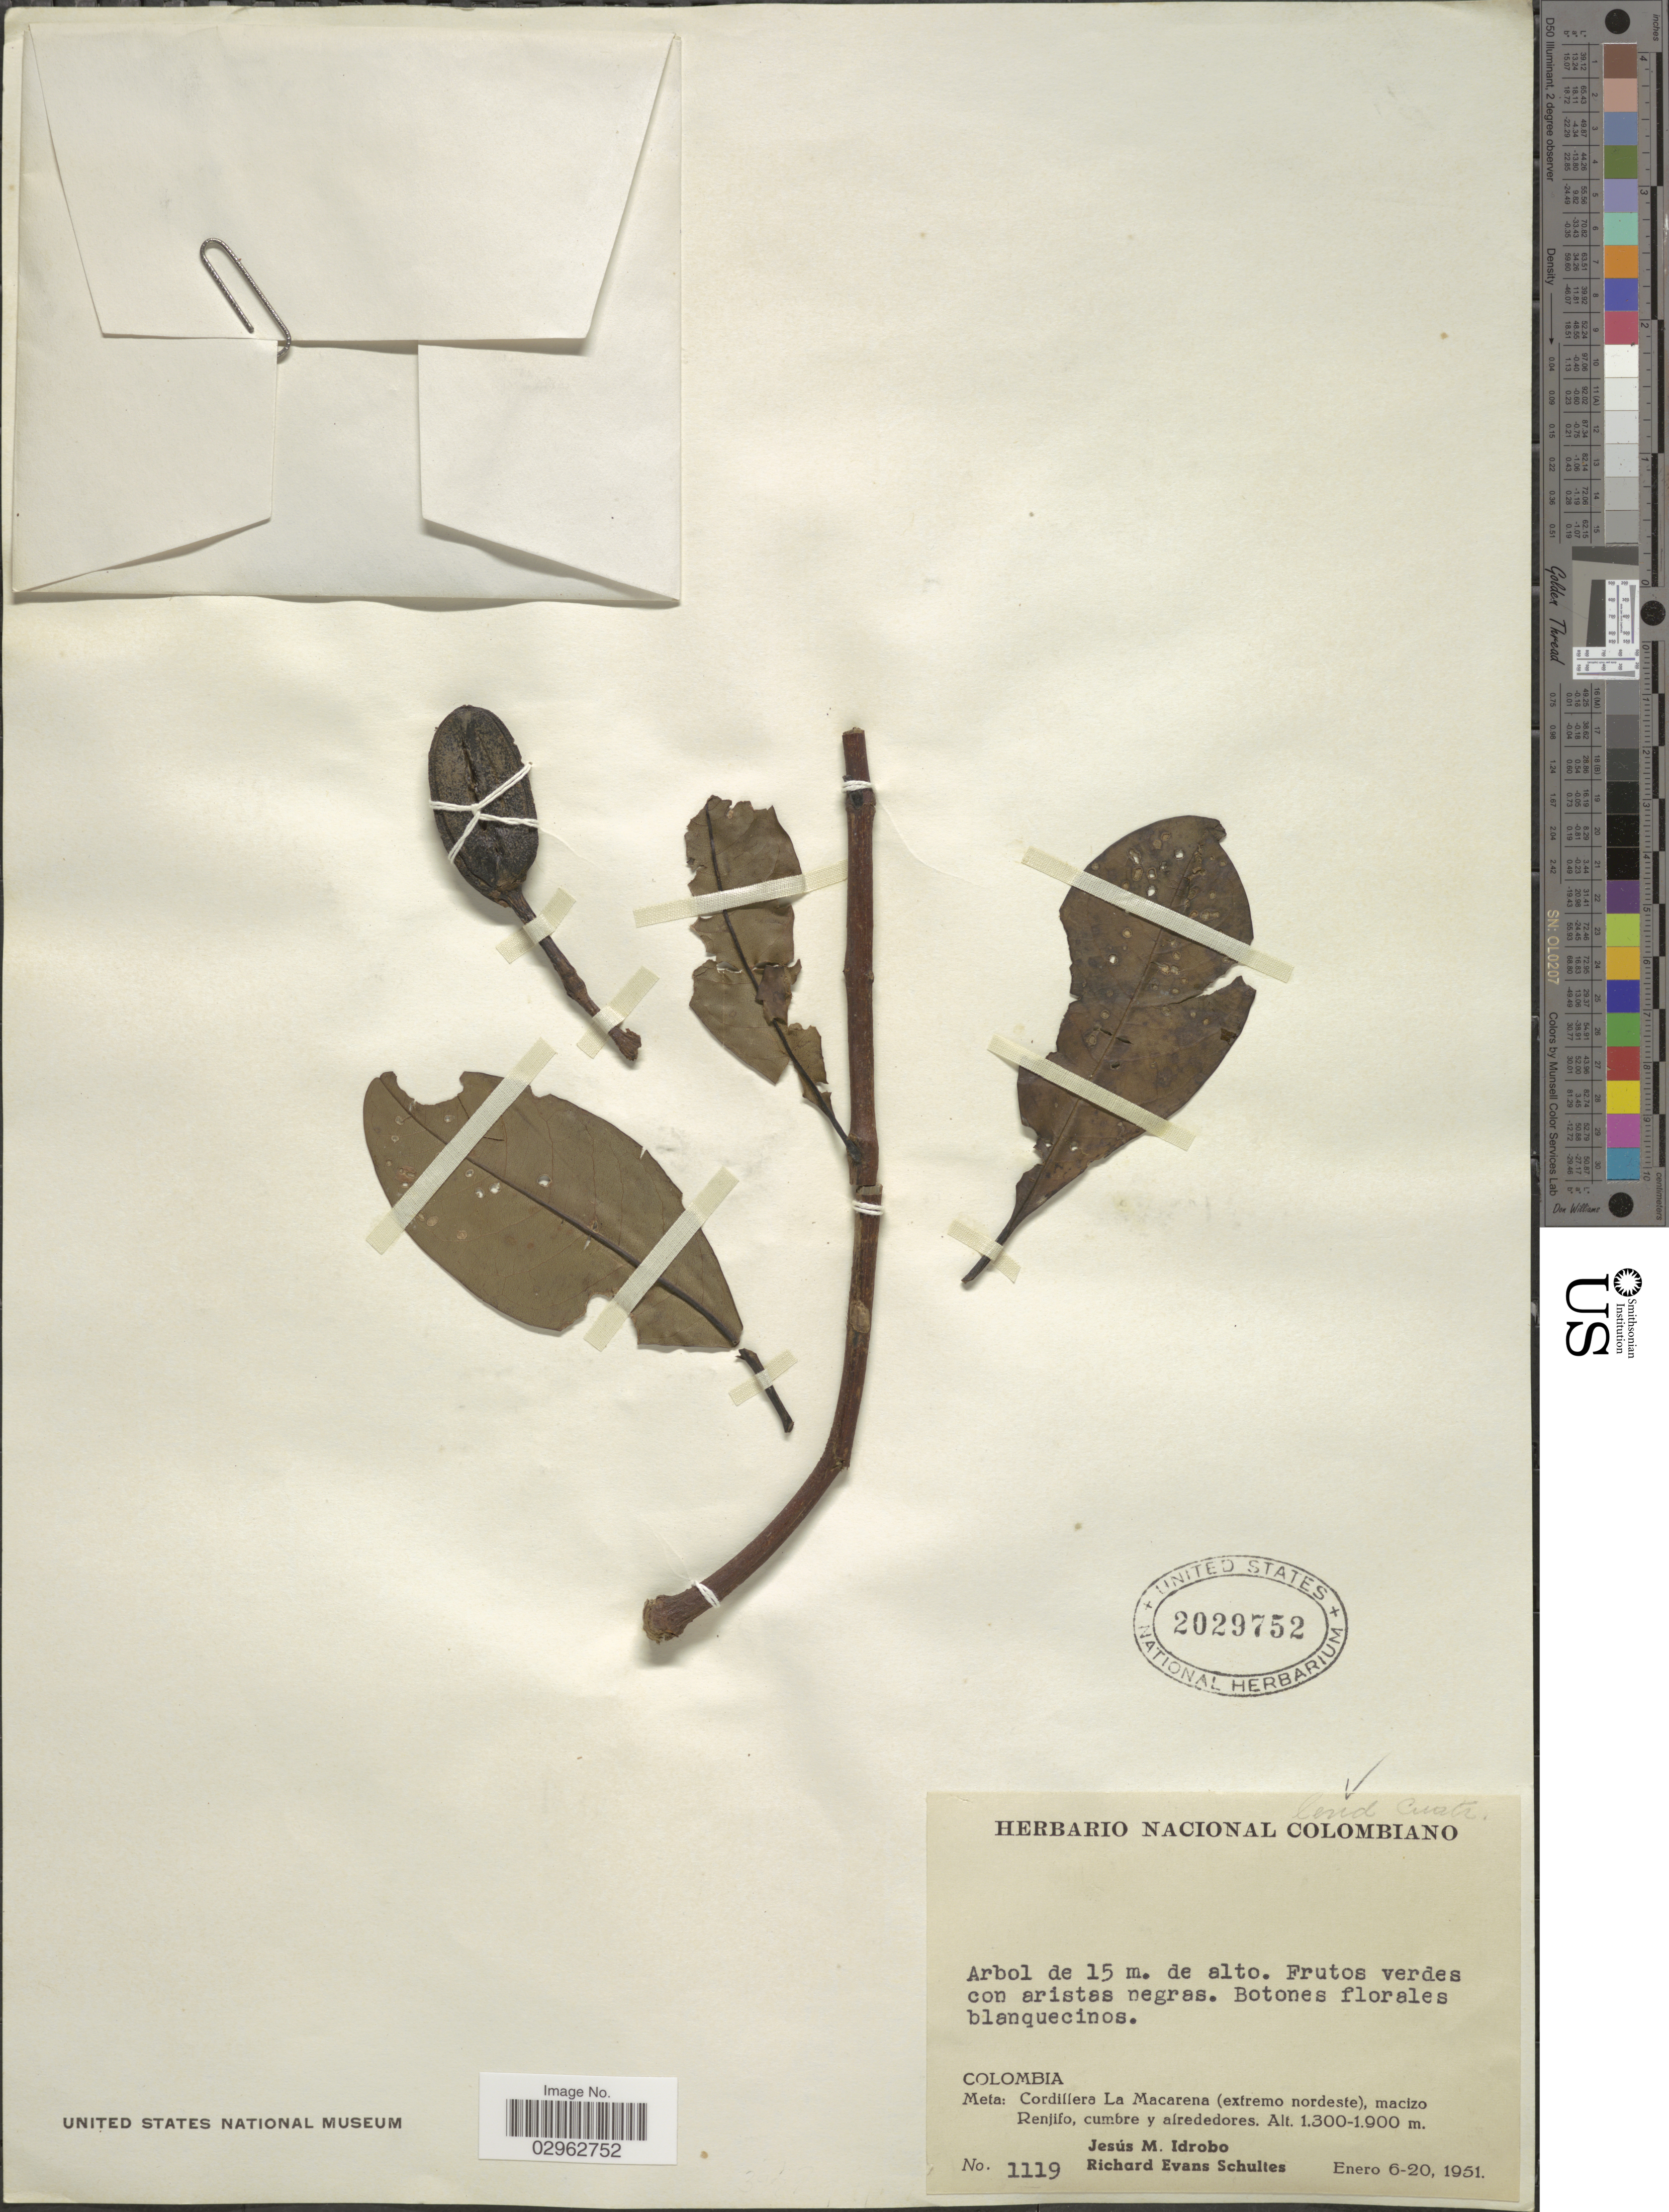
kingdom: Plantae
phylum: Tracheophyta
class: Magnoliopsida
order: Malpighiales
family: Clusiaceae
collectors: J. M. Idrobo & R. E. Schultes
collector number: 1119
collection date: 1951-01-06/1951-01-20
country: Colombia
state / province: Meta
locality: Cordillera La Macarena (extremo nordeste), macizo Renjifo, cumbré y alrededores.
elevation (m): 1300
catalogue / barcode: US 2029752